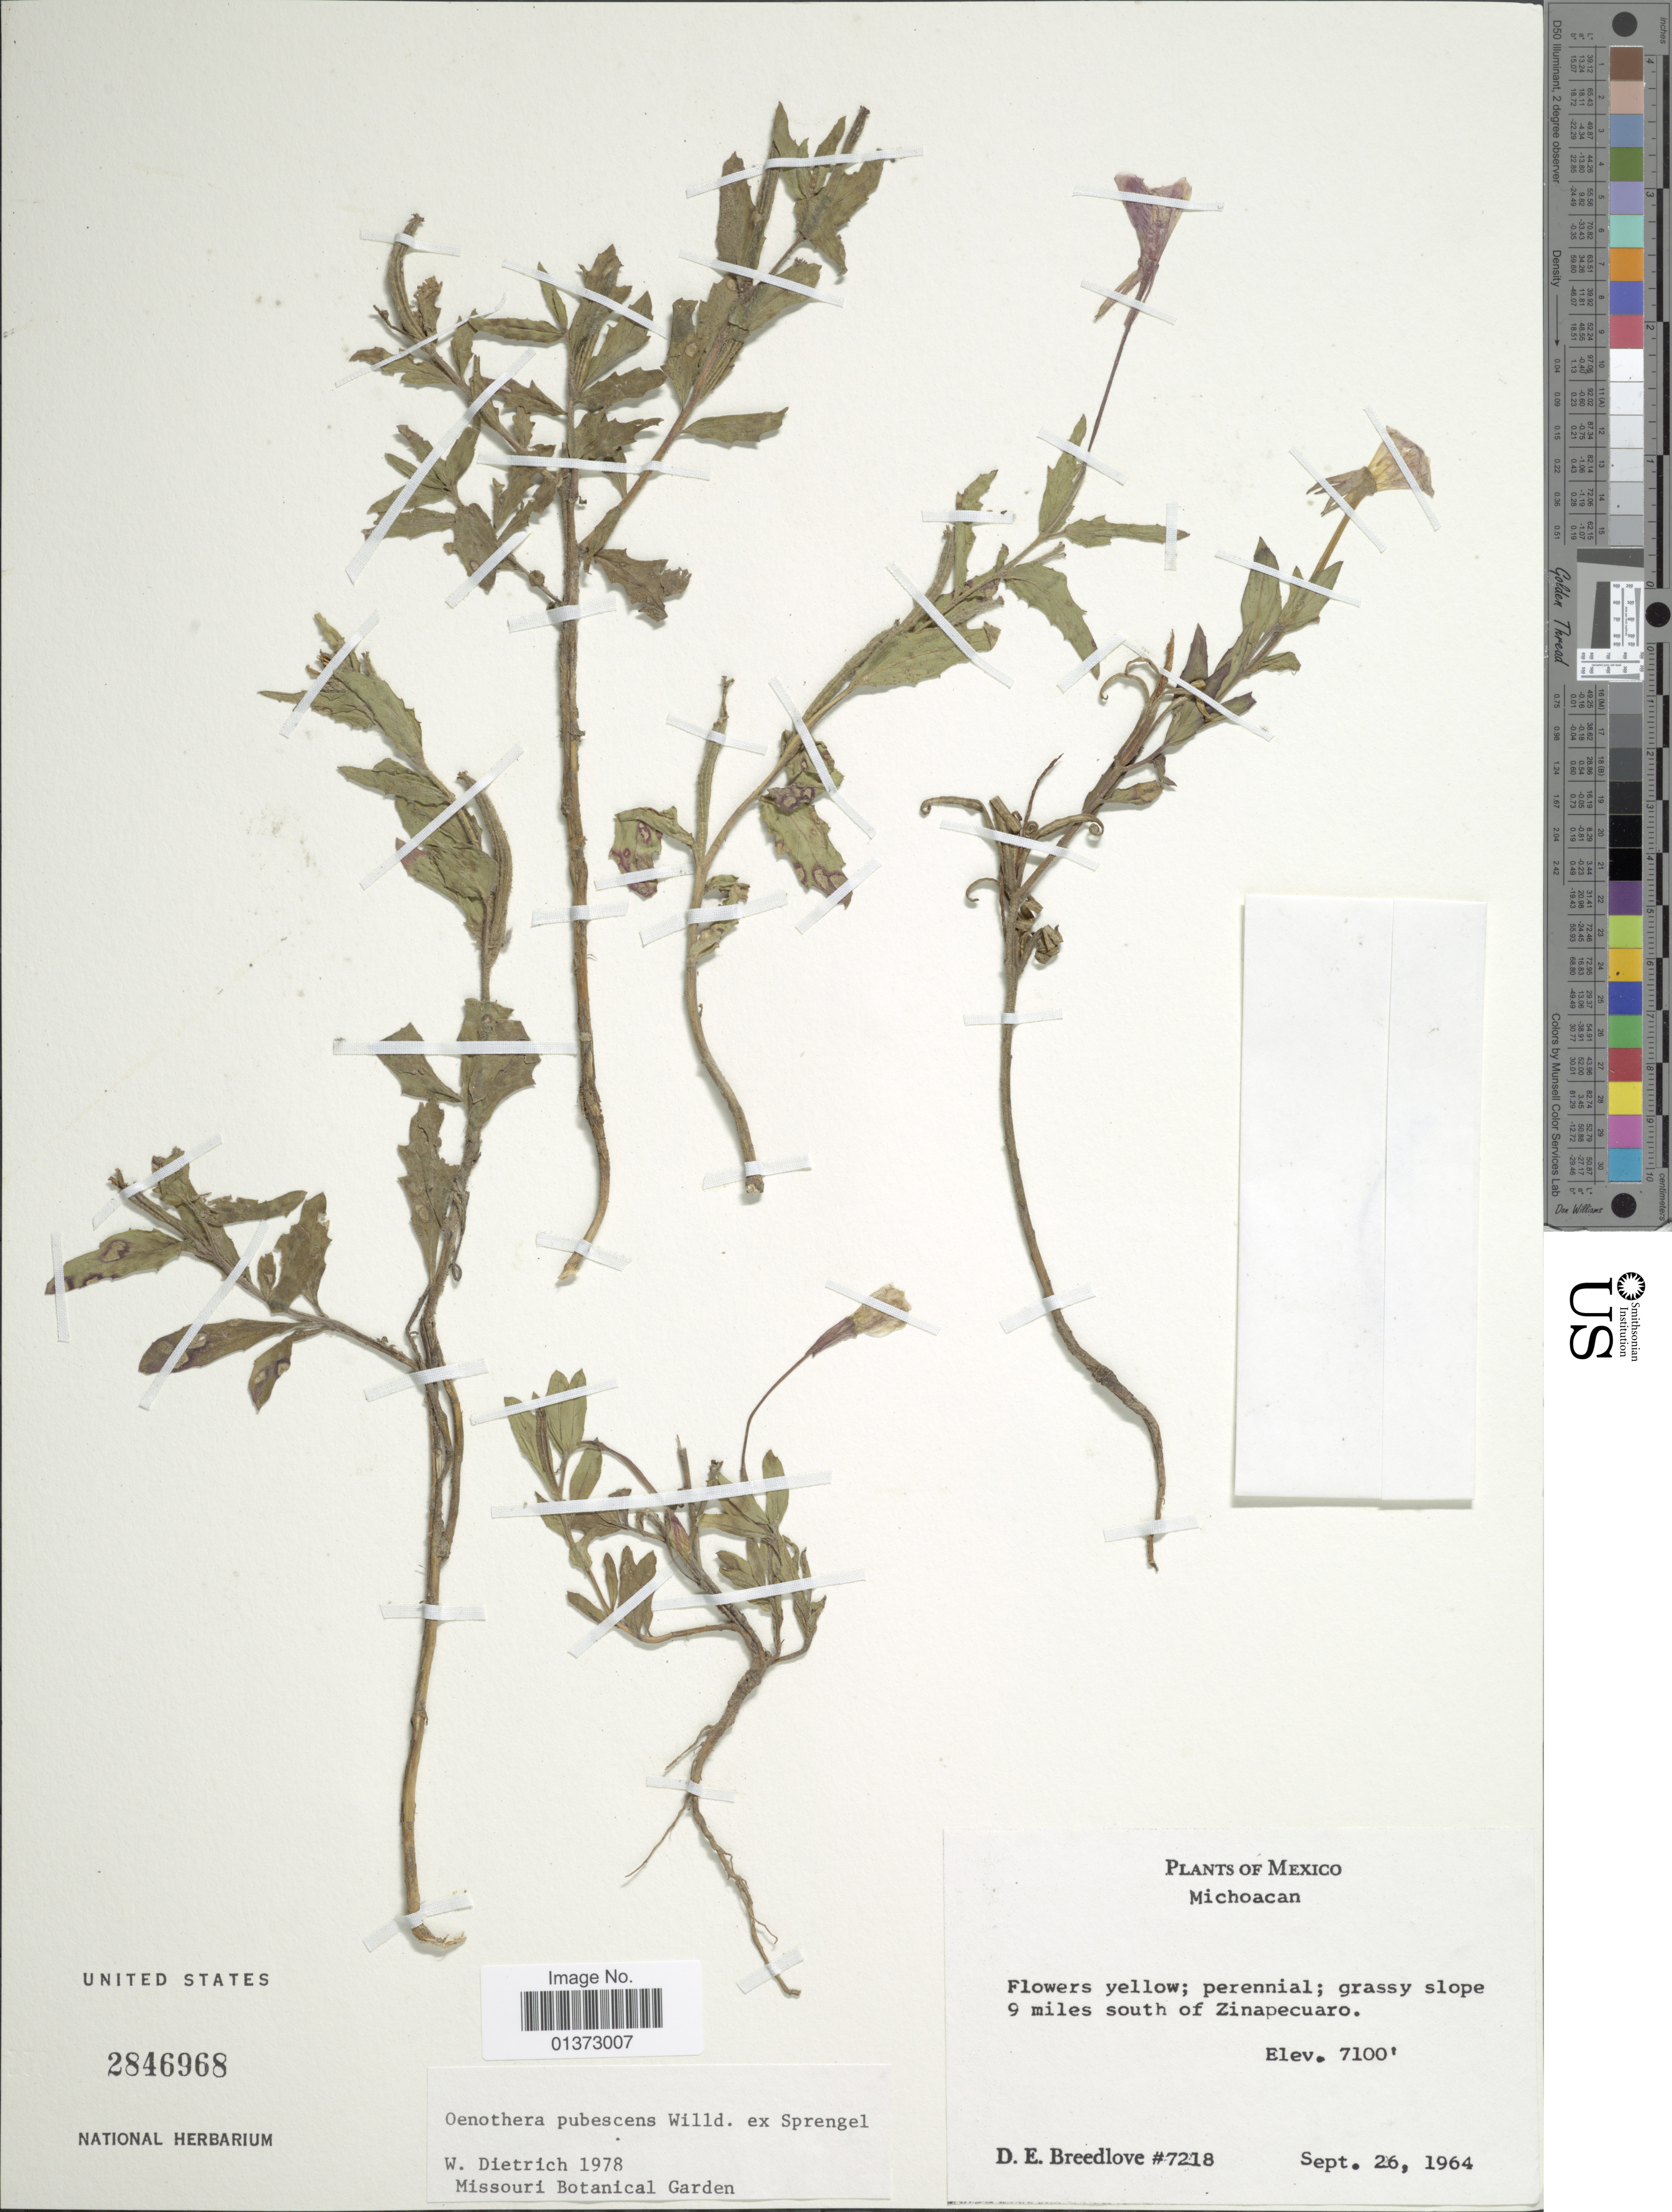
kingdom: Plantae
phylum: Tracheophyta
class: Magnoliopsida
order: Myrtales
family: Onagraceae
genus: Oenothera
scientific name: Oenothera pubescens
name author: Willd. ex Spreng.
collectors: D. E. Breedlove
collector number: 7218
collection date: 1964-09-26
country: Mexico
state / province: Michoacán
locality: Grassy slope 9 miles south of Zinapecuaro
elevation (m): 2164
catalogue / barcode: US 2846968